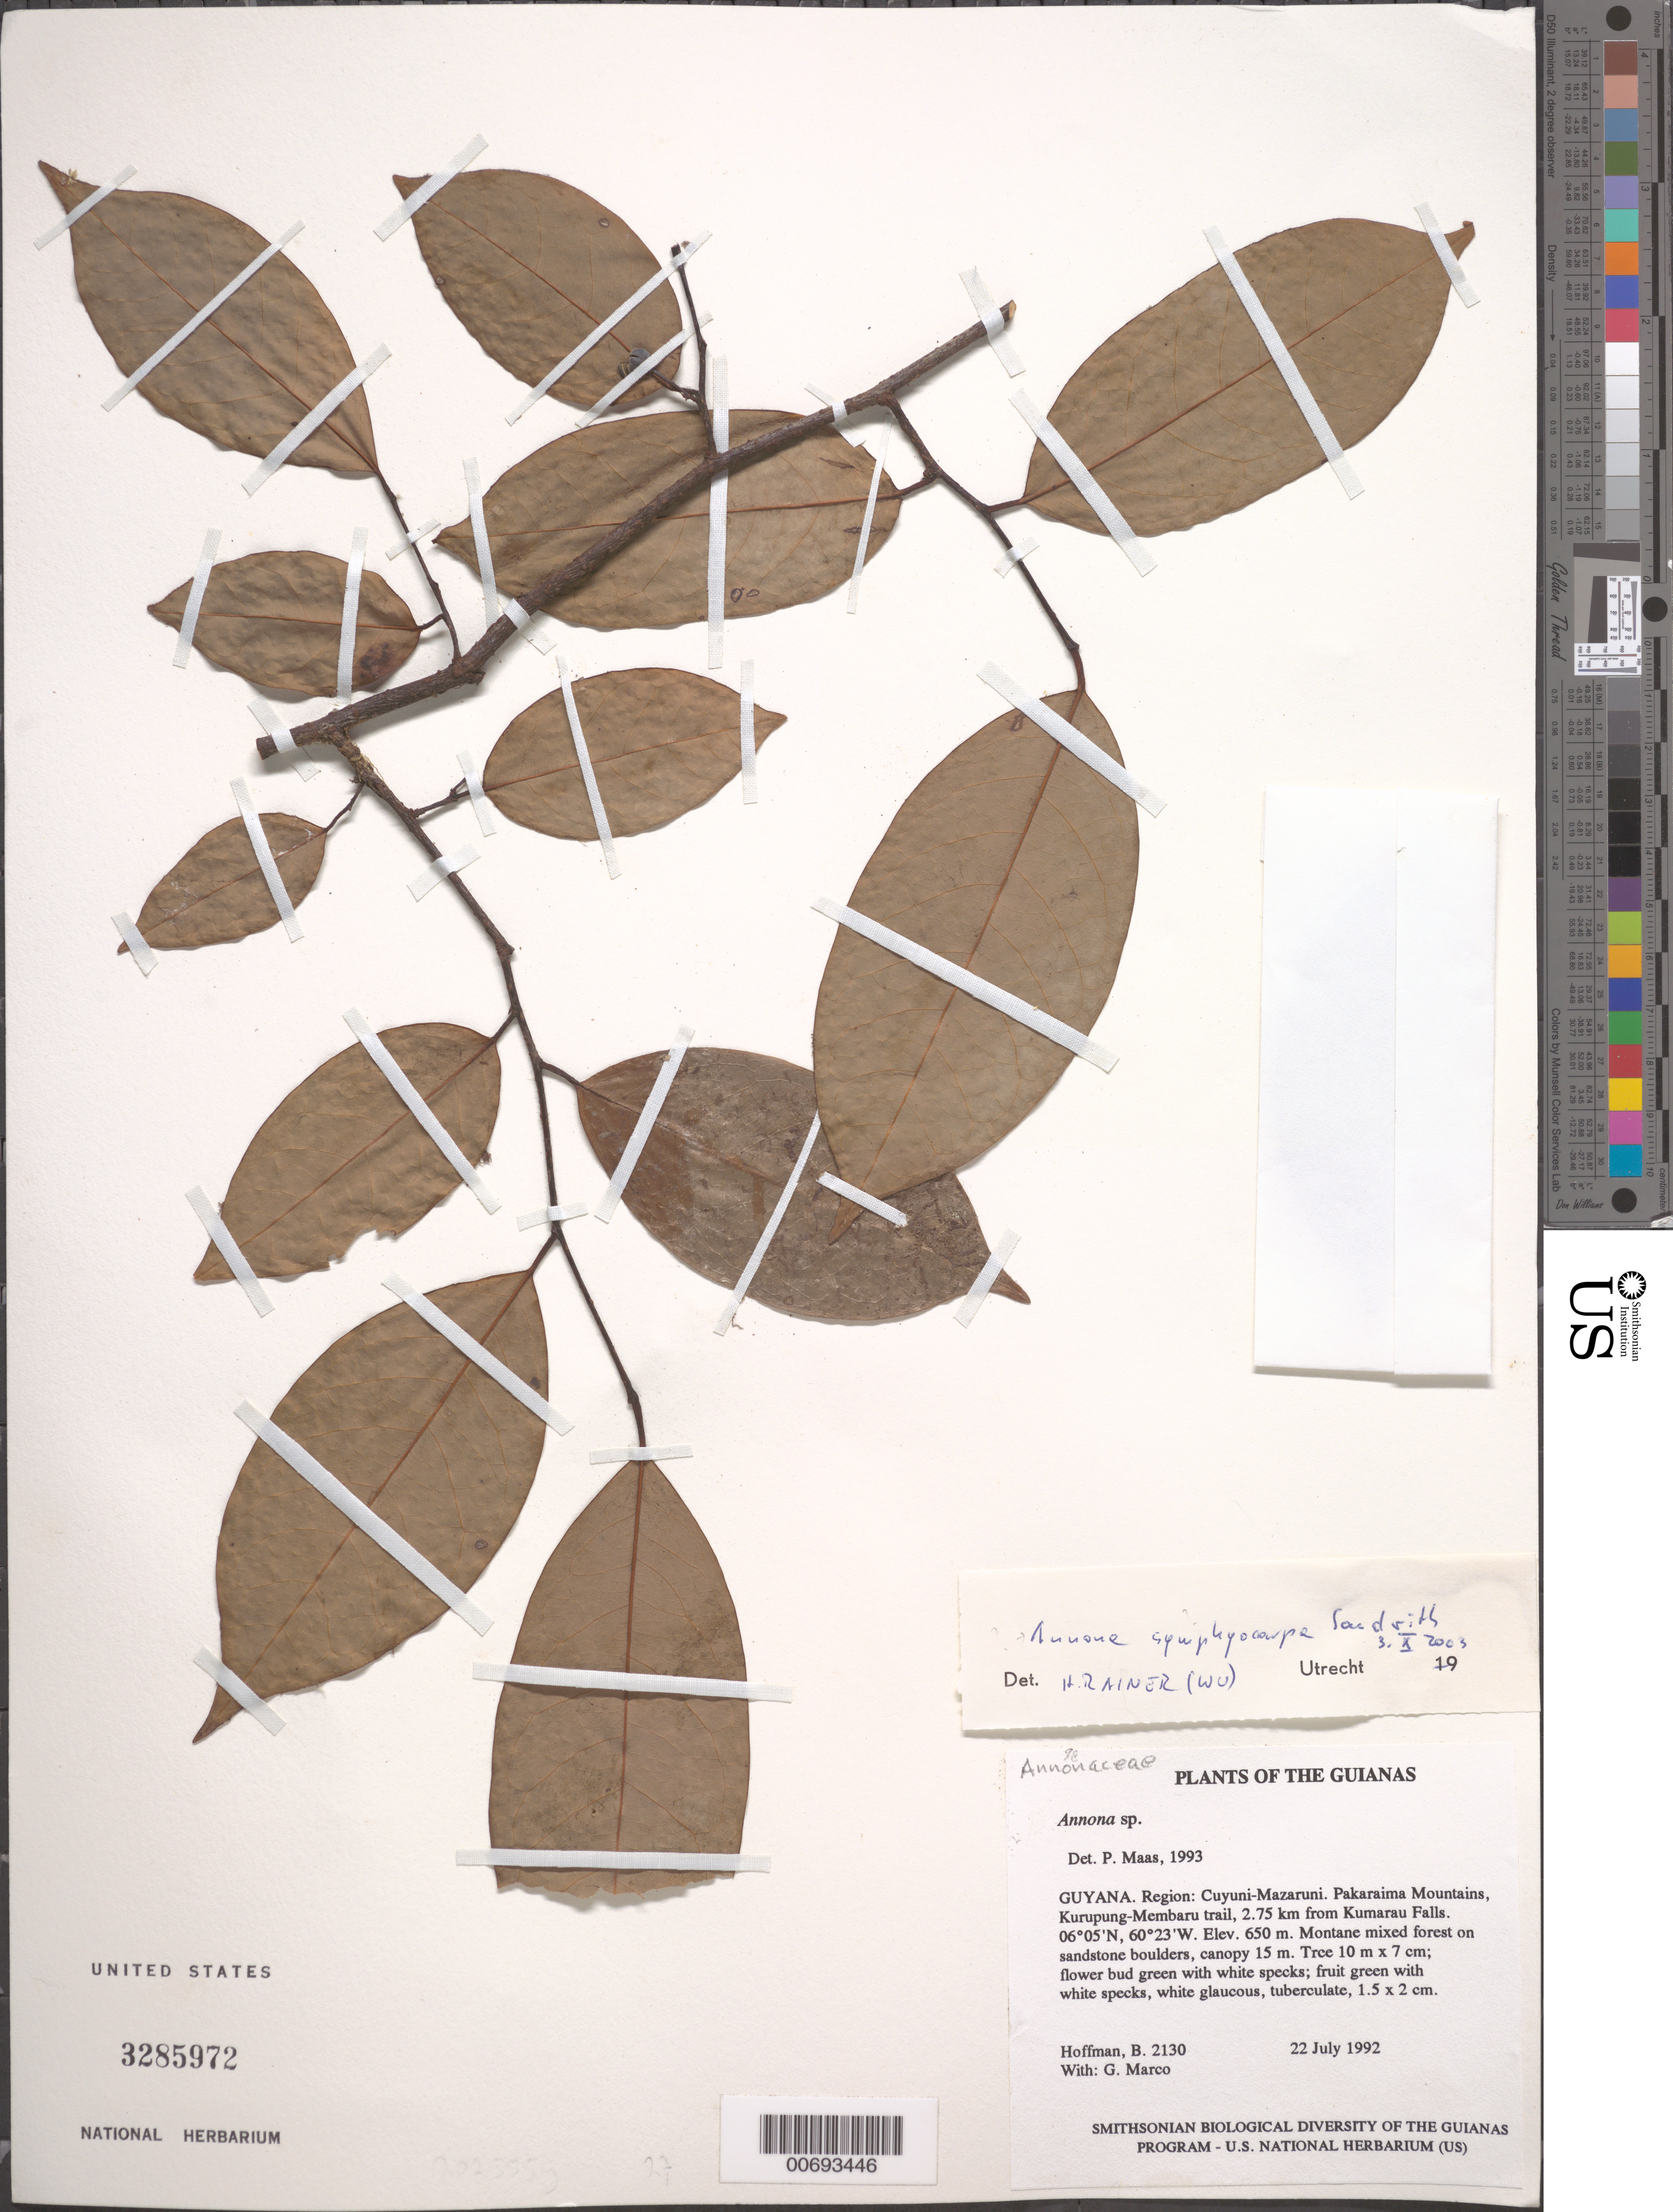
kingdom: Plantae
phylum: Tracheophyta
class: Magnoliopsida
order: Magnoliales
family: Annonaceae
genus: Annona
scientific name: Annona symphyocarpa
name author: Sandwith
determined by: Rainer, H.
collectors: B. Hoffman & G. Marco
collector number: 2130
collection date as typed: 22 July 1992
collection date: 1992-07-22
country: Guyana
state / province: Cuyuni-Mazaruni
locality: Pakaraima Mountains, Kurupung-Membaru trail, 2.75 km WSW from Kumarau Falls on Kurupung River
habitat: Montane mixed forest on sandstone boulders, canopy 15 m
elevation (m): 650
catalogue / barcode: US 3285972